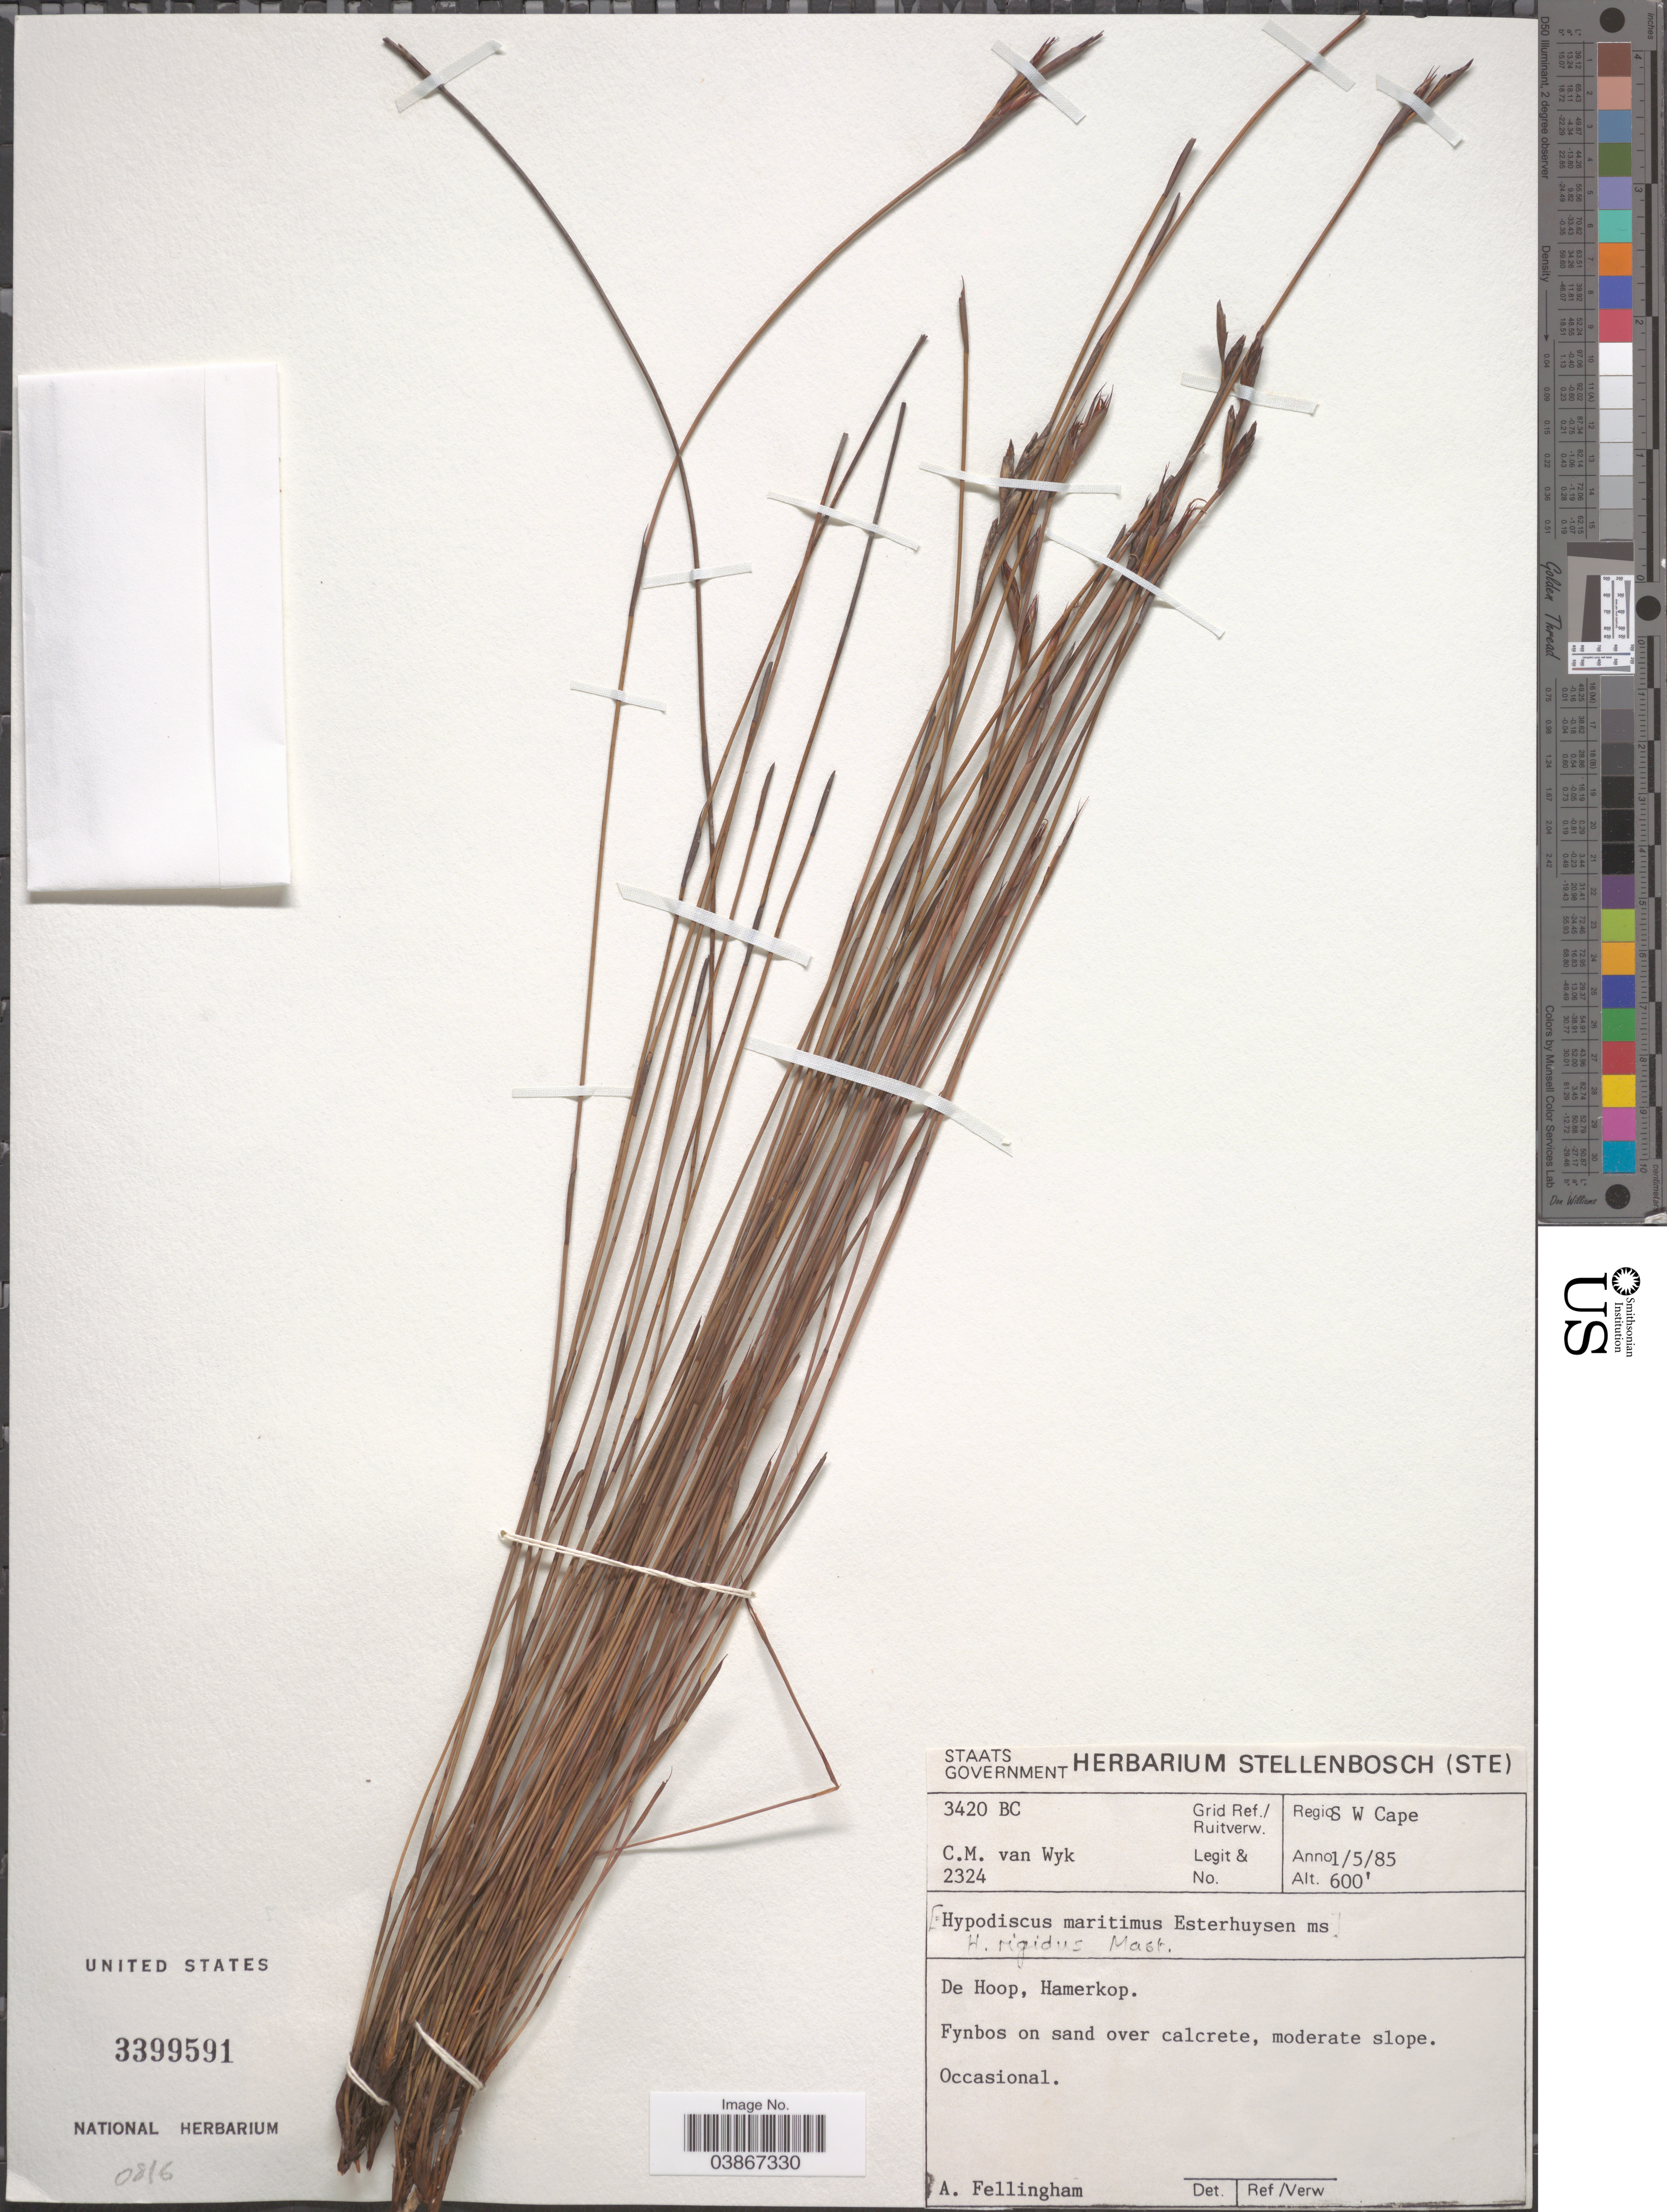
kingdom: Plantae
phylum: Tracheophyta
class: Liliopsida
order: Poales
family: Restionaceae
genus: Hypodiscus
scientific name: Hypodiscus rigidus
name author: Mast.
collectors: C. Van Wyk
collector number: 2324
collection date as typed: Transcribed d/m/y: 1/5/85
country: South Africa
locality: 3420 BC Grid Ref./ Ruitverw. Regio S. W. Cape. De Hoop, Hamerkop.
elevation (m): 183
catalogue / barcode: US 3399591